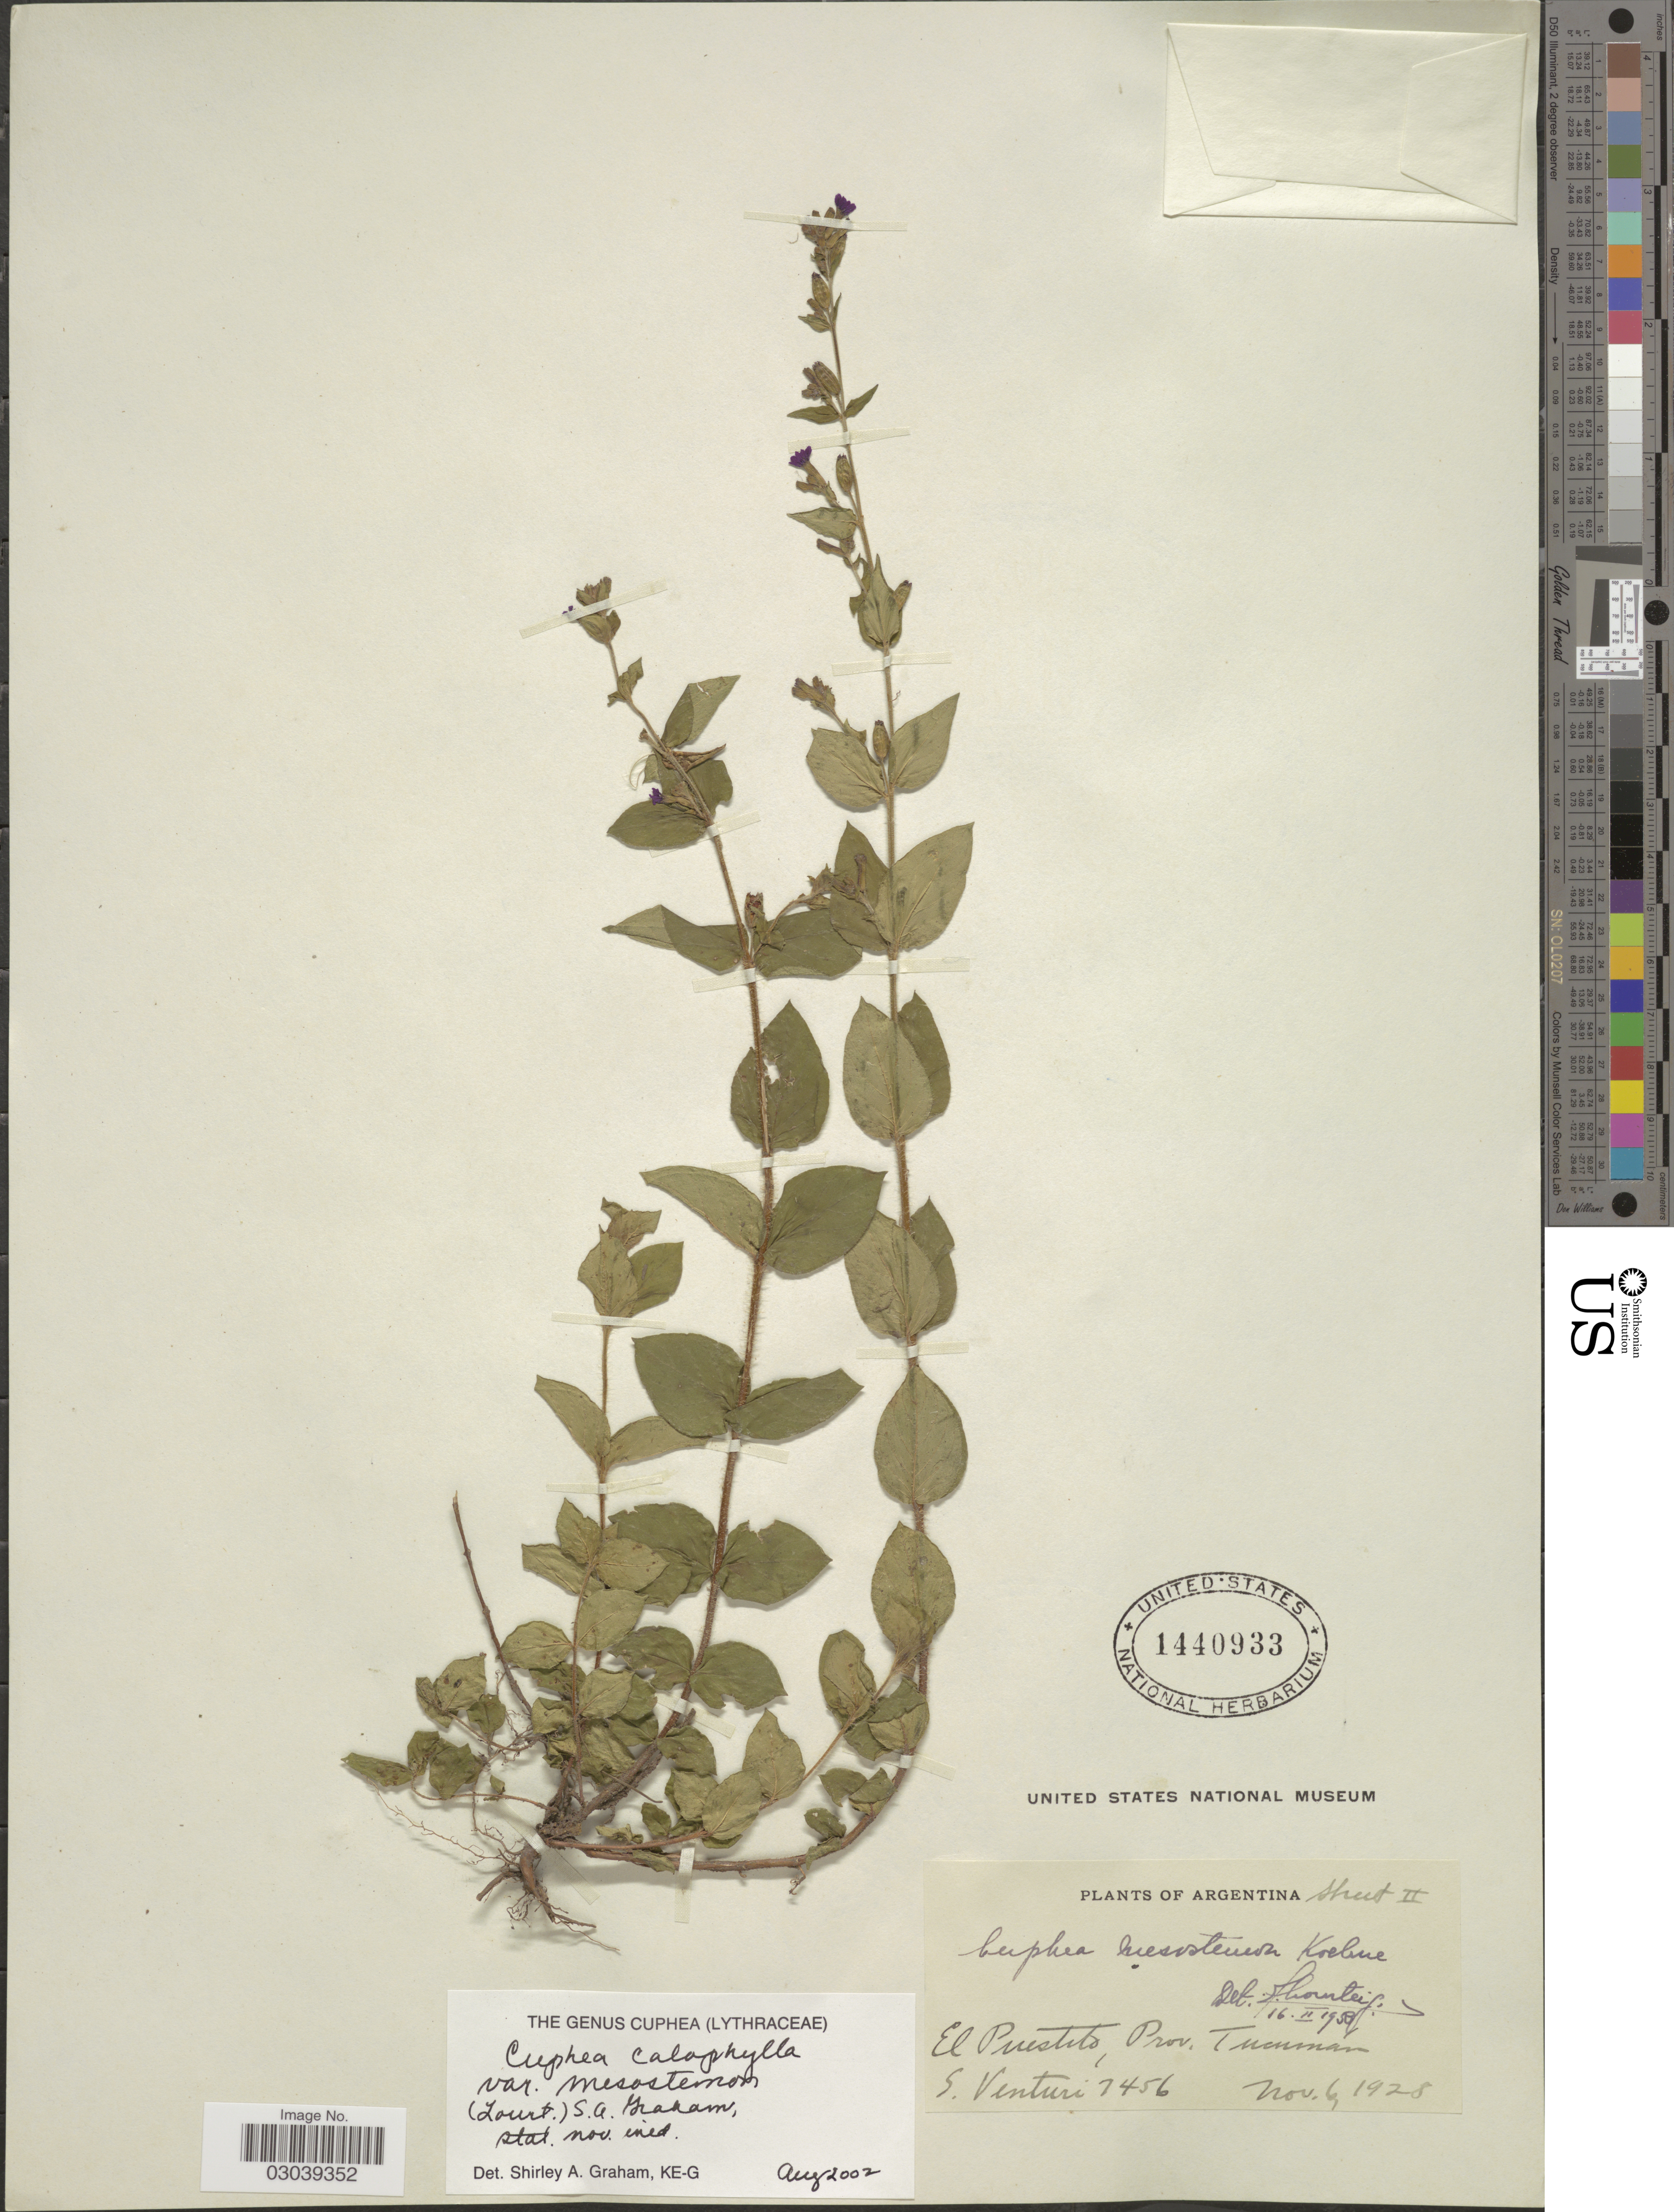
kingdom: Plantae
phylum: Tracheophyta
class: Magnoliopsida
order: Myrtales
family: Lythraceae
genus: Cuphea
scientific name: Cuphea calophylla subsp. mesostemon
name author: (Koehne) Lourteig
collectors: S. Venturi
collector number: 7456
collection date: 1928-11-06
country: Argentina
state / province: Tucuman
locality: El Puestito.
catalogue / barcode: US 1440933